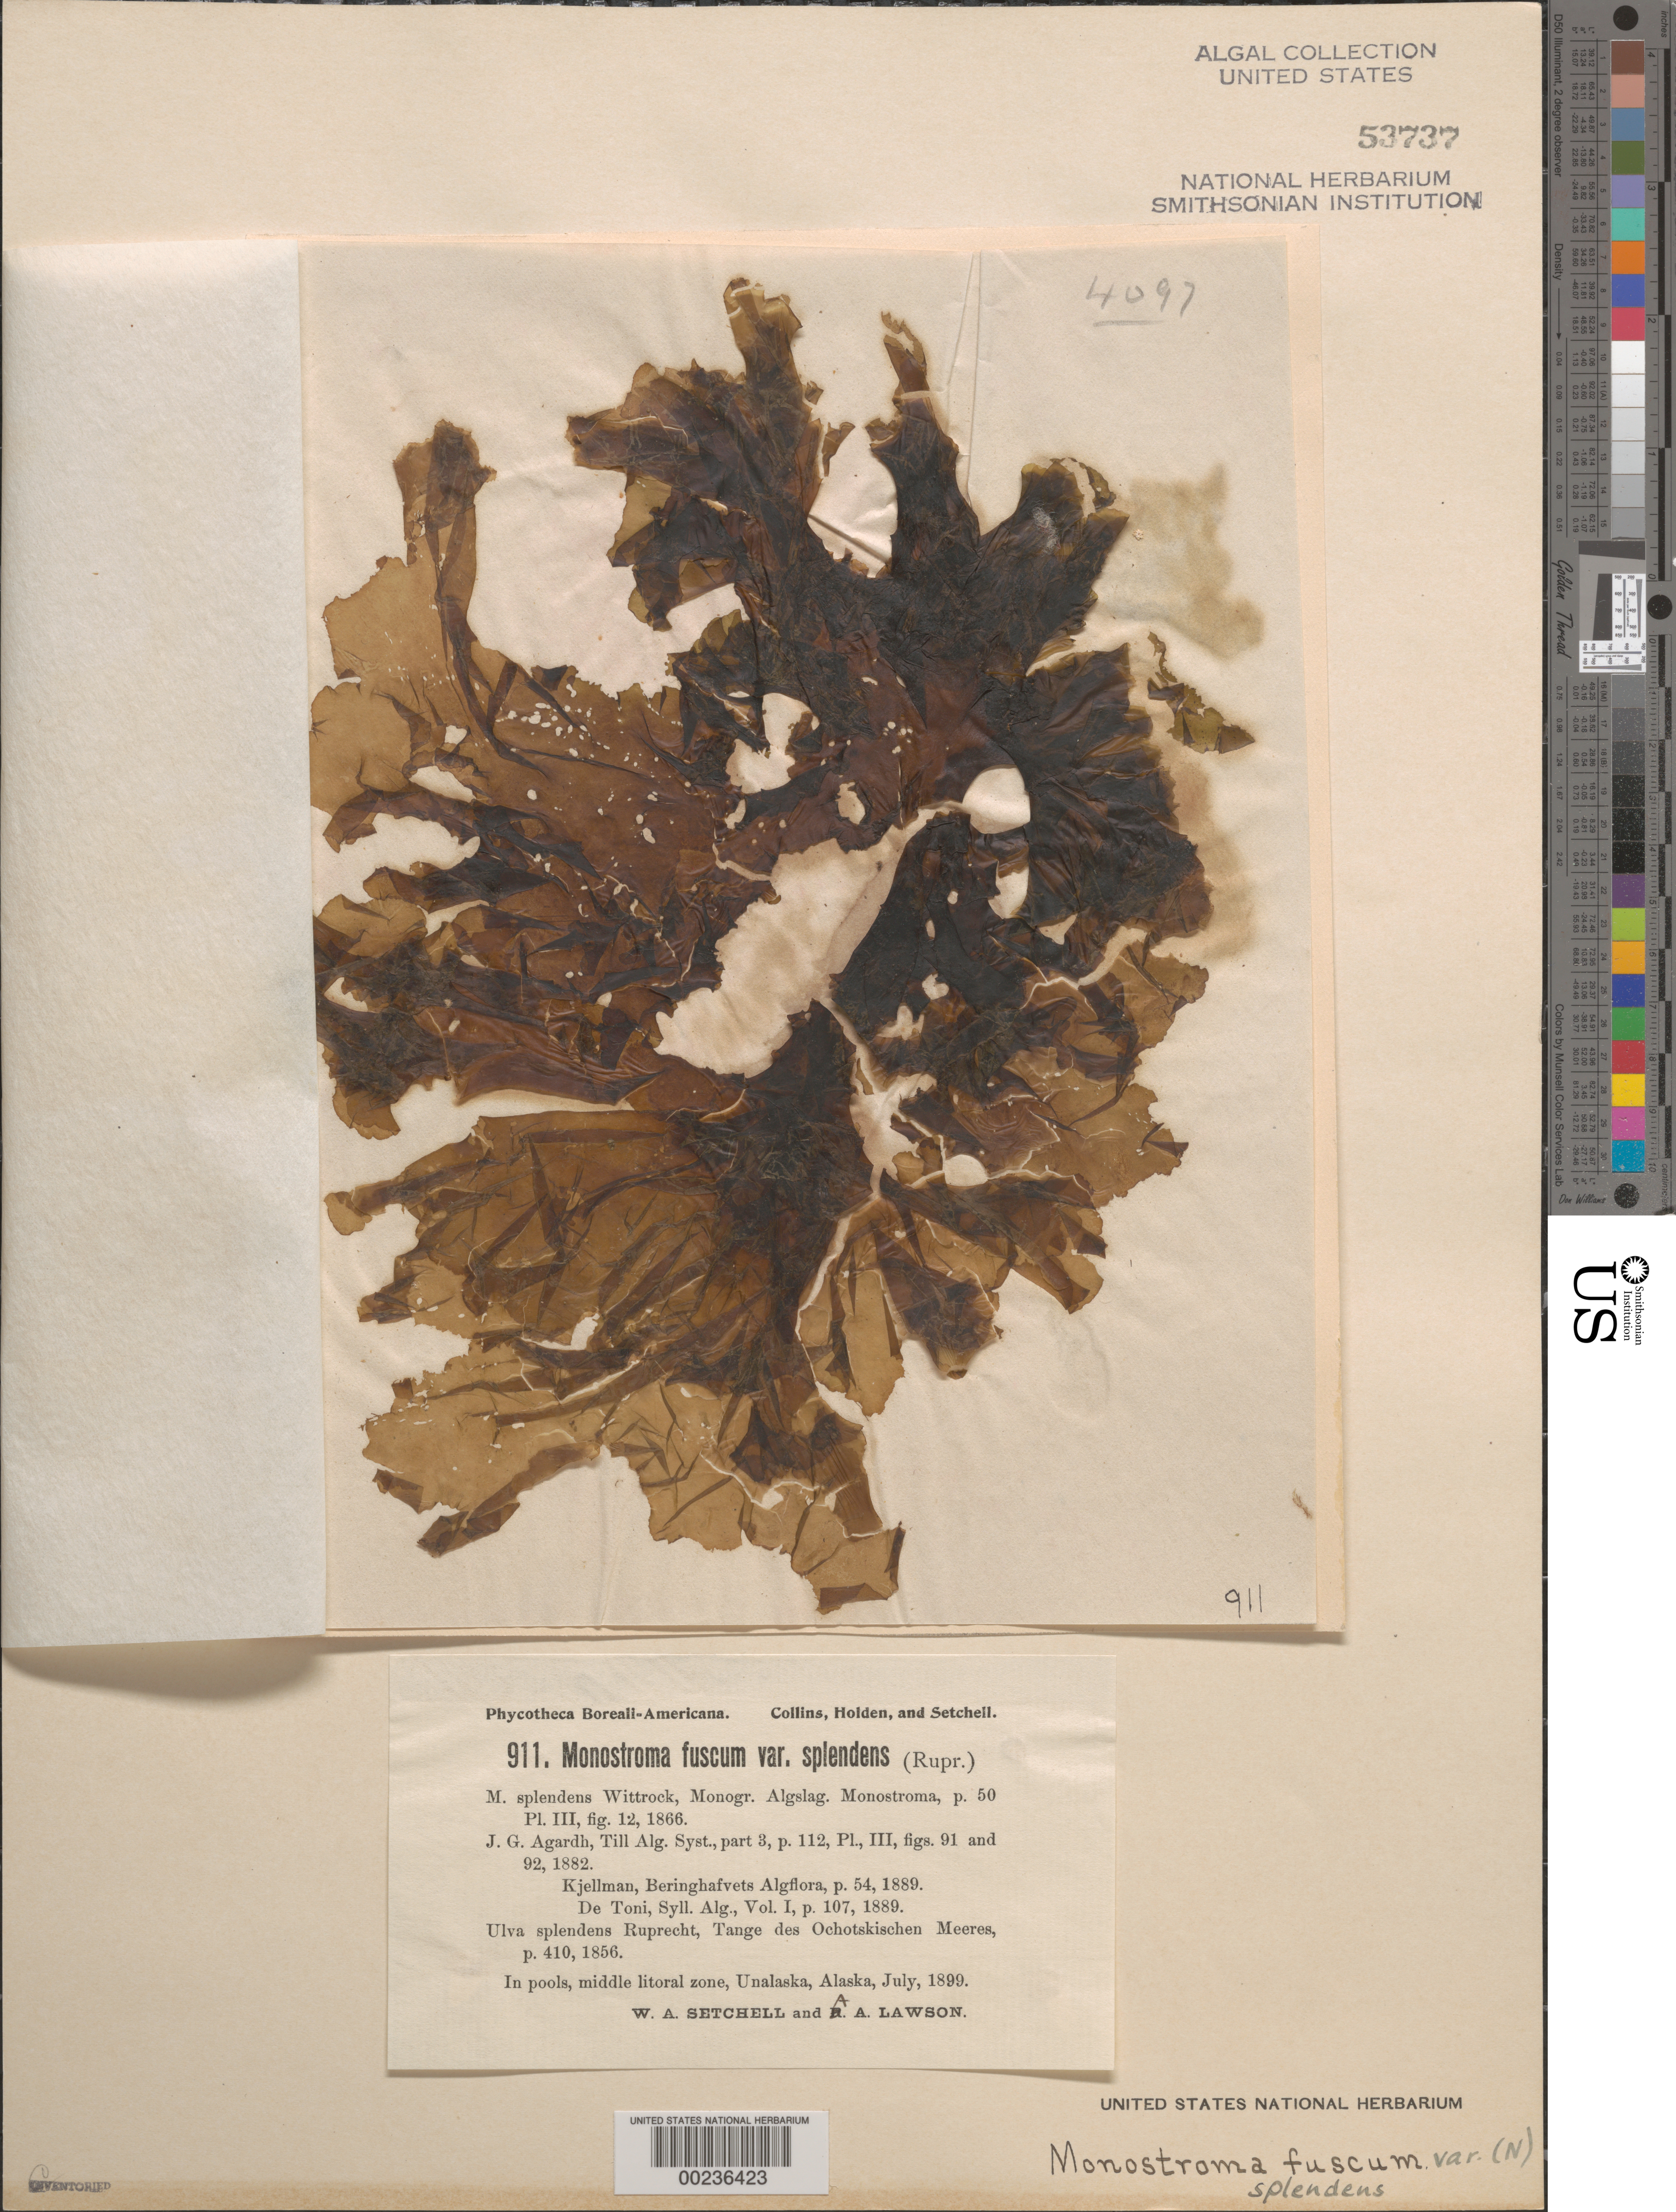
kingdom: Plantae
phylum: Chlorophyta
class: Ulvophyceae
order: Ulvales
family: Ulvaceae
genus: Ulvaria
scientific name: Ulvaria splendens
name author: (Rupr.) K.L.Vinogr.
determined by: Algae name updating Project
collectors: W. Setchell & A. A. Lawson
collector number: PB-A 911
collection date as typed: Jul 1899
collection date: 1899-07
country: United States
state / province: Alaska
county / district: Aleutian Islands Division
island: Unalaska Island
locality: Unalaska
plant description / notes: Collins, Holden & Setchell, Phycotheca Boreali-Americana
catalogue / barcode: US 53737